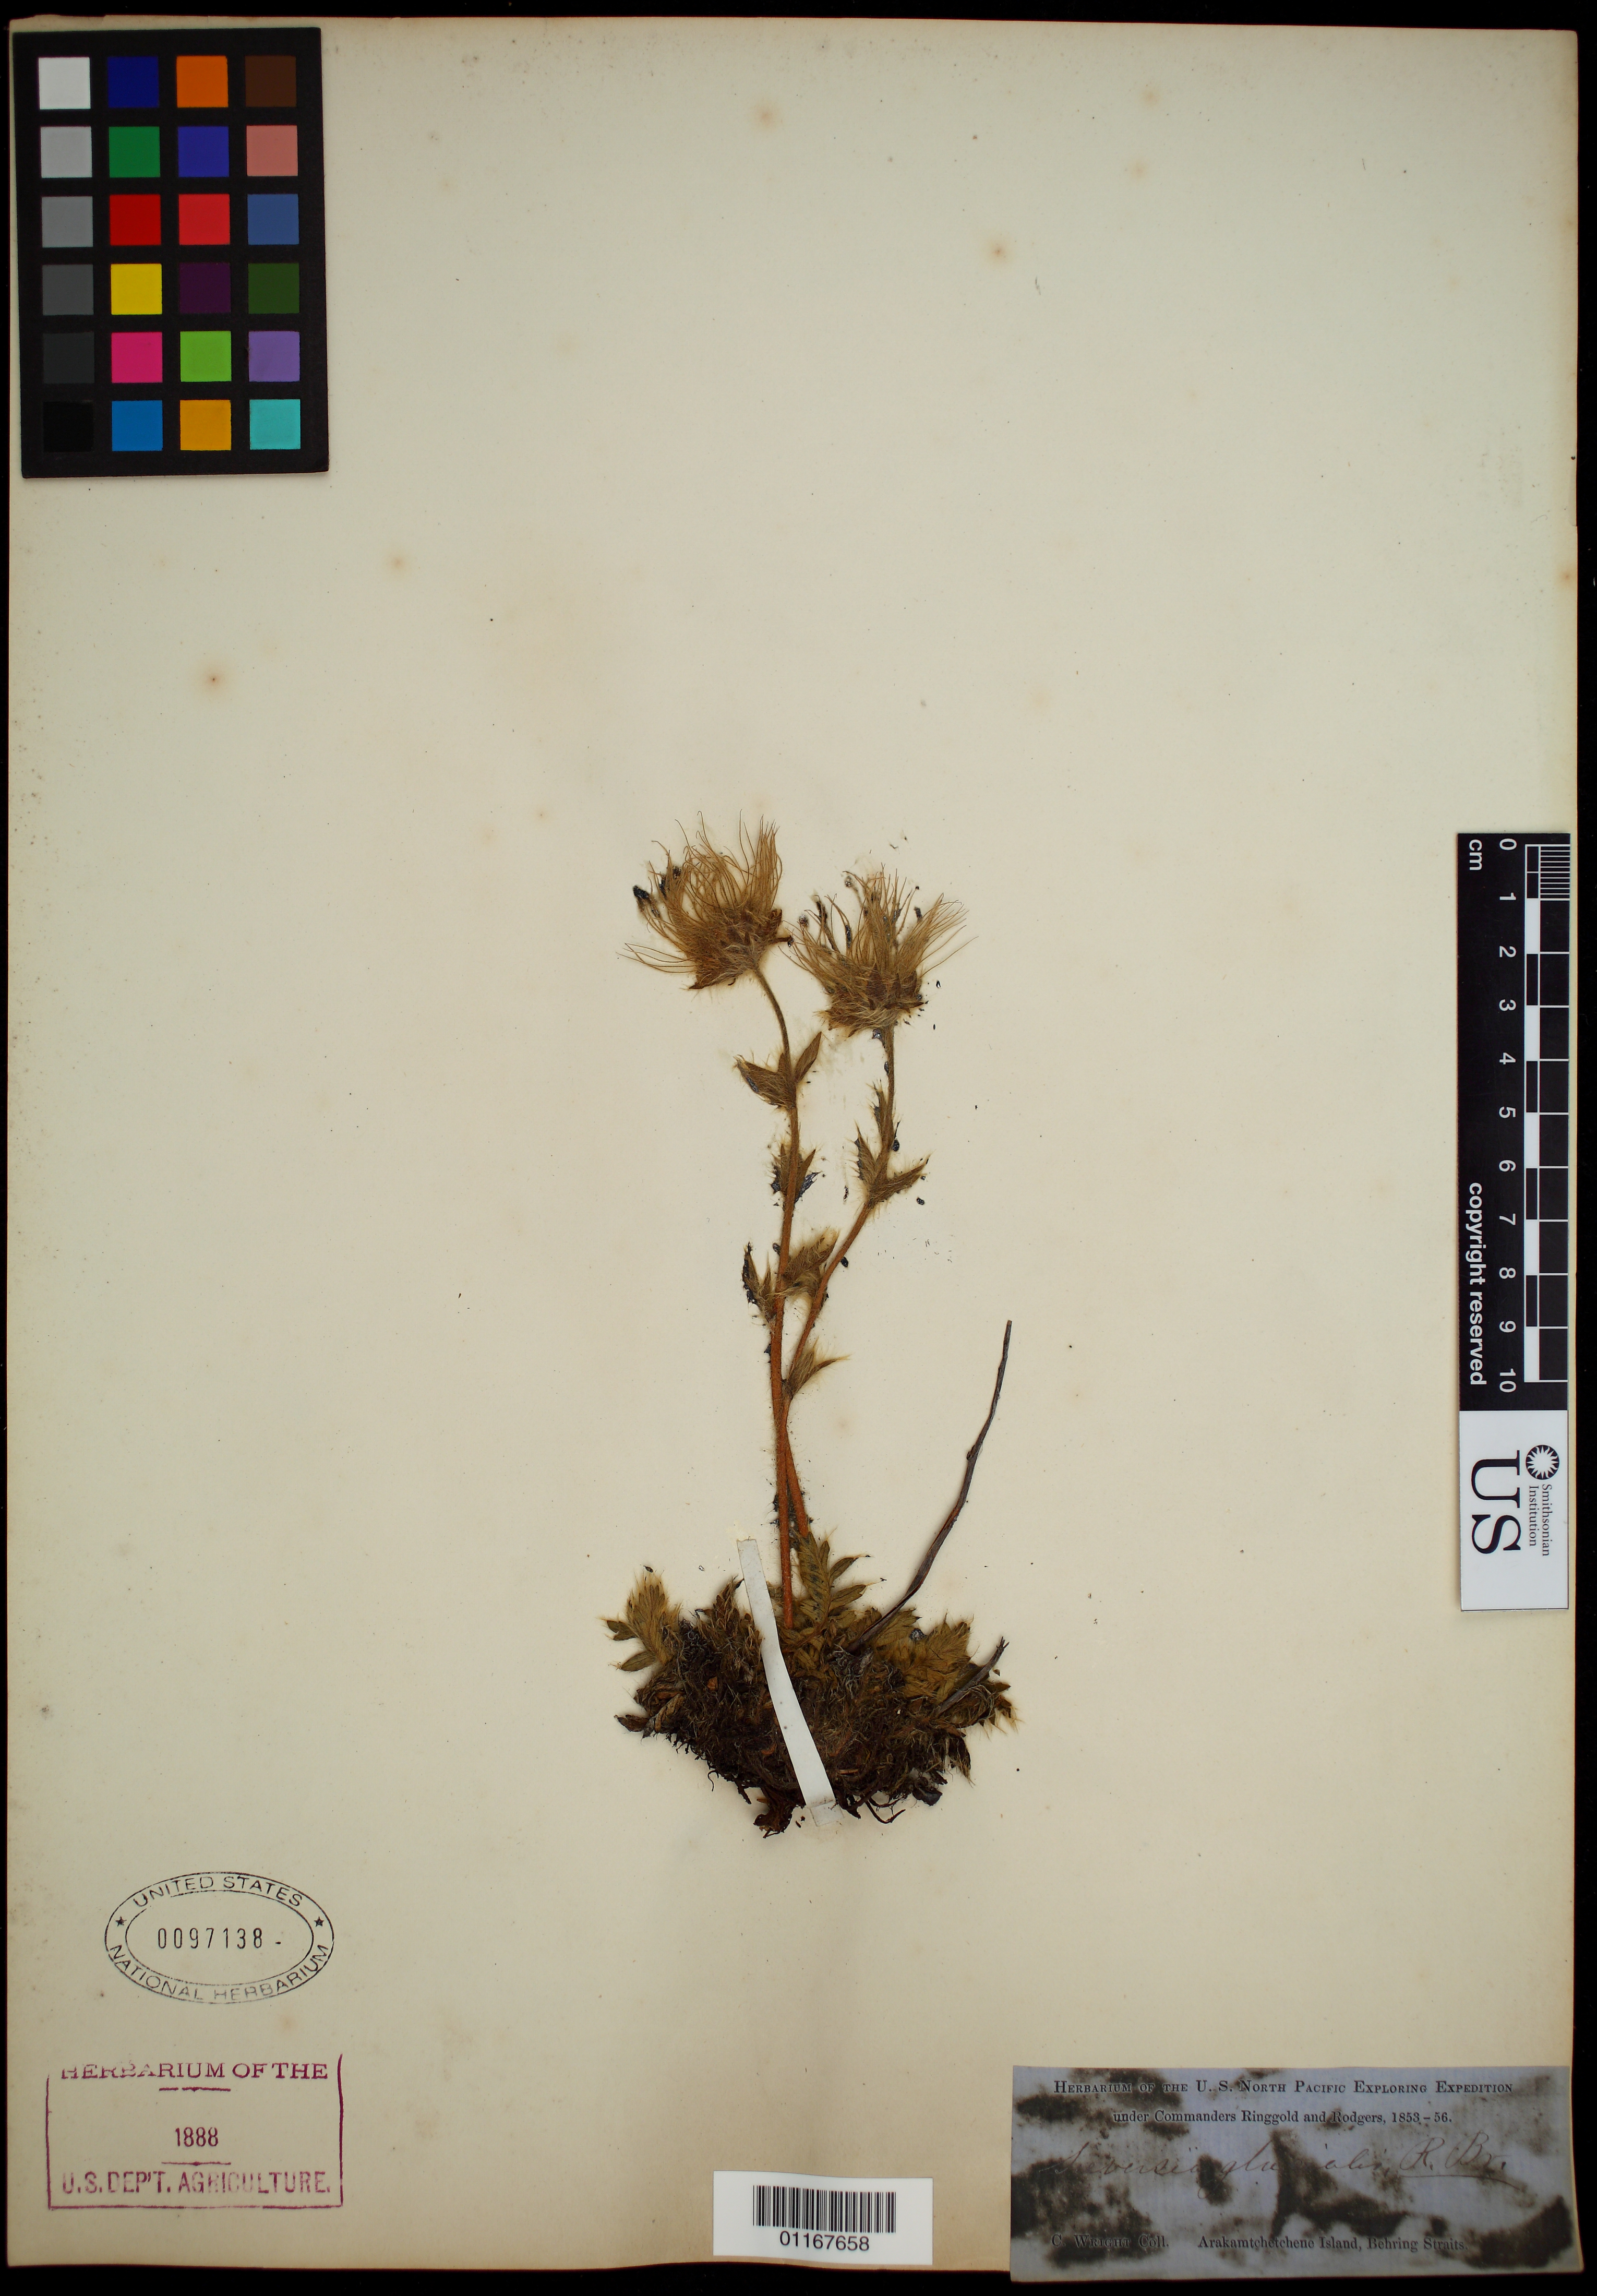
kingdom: Plantae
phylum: Tracheophyta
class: Magnoliopsida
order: Rosales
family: Rosaceae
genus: Geum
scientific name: Geum glaciale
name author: Adams ex Fisch.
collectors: C. Wright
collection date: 1853/1856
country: Russian Federation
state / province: Chukotka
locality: Arakamtchetchene I. Bering Straits.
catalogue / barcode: US 97138